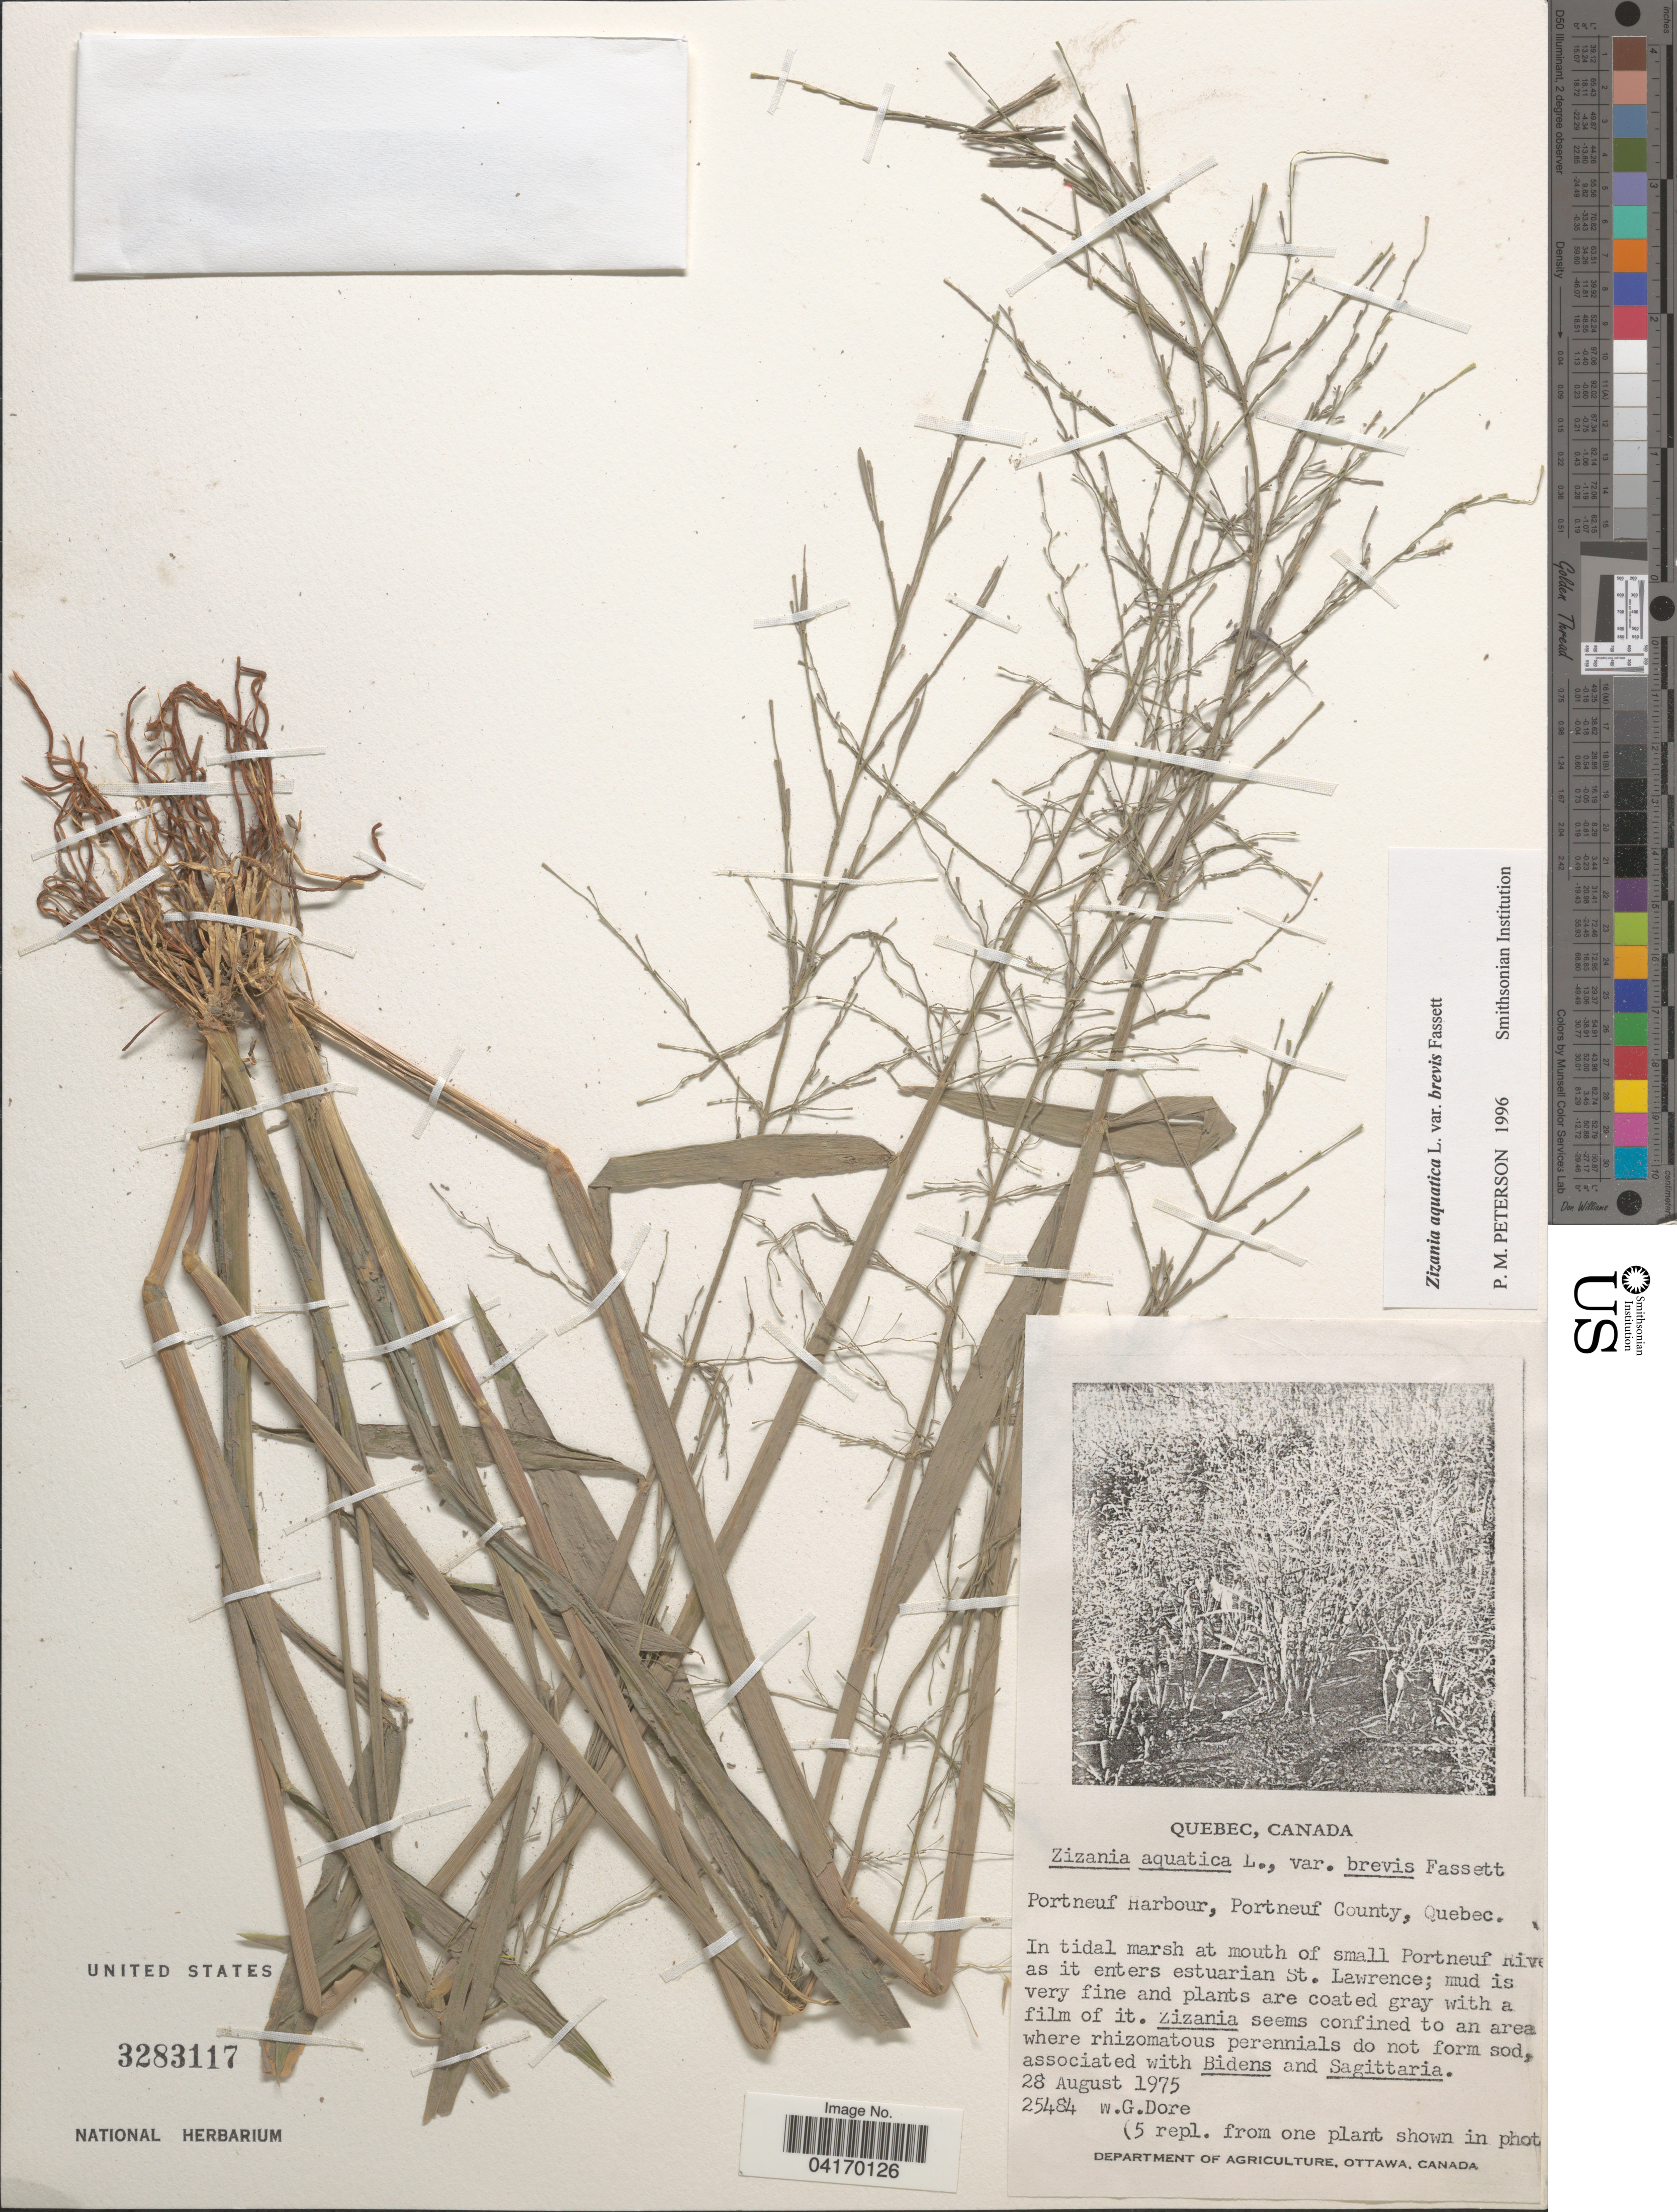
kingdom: Plantae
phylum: Tracheophyta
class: Liliopsida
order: Poales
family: Poaceae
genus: Zizania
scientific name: Zizania aquatica var. brevis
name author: Fassett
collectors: W. Dore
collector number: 25484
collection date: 1975-08-28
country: Canada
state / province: Quebec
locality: Portneuf Harbour, Portneuf County. In tidal marsh at mouth of small Portneuf River as it enters estuarian St. Lawrence.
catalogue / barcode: US 3283117